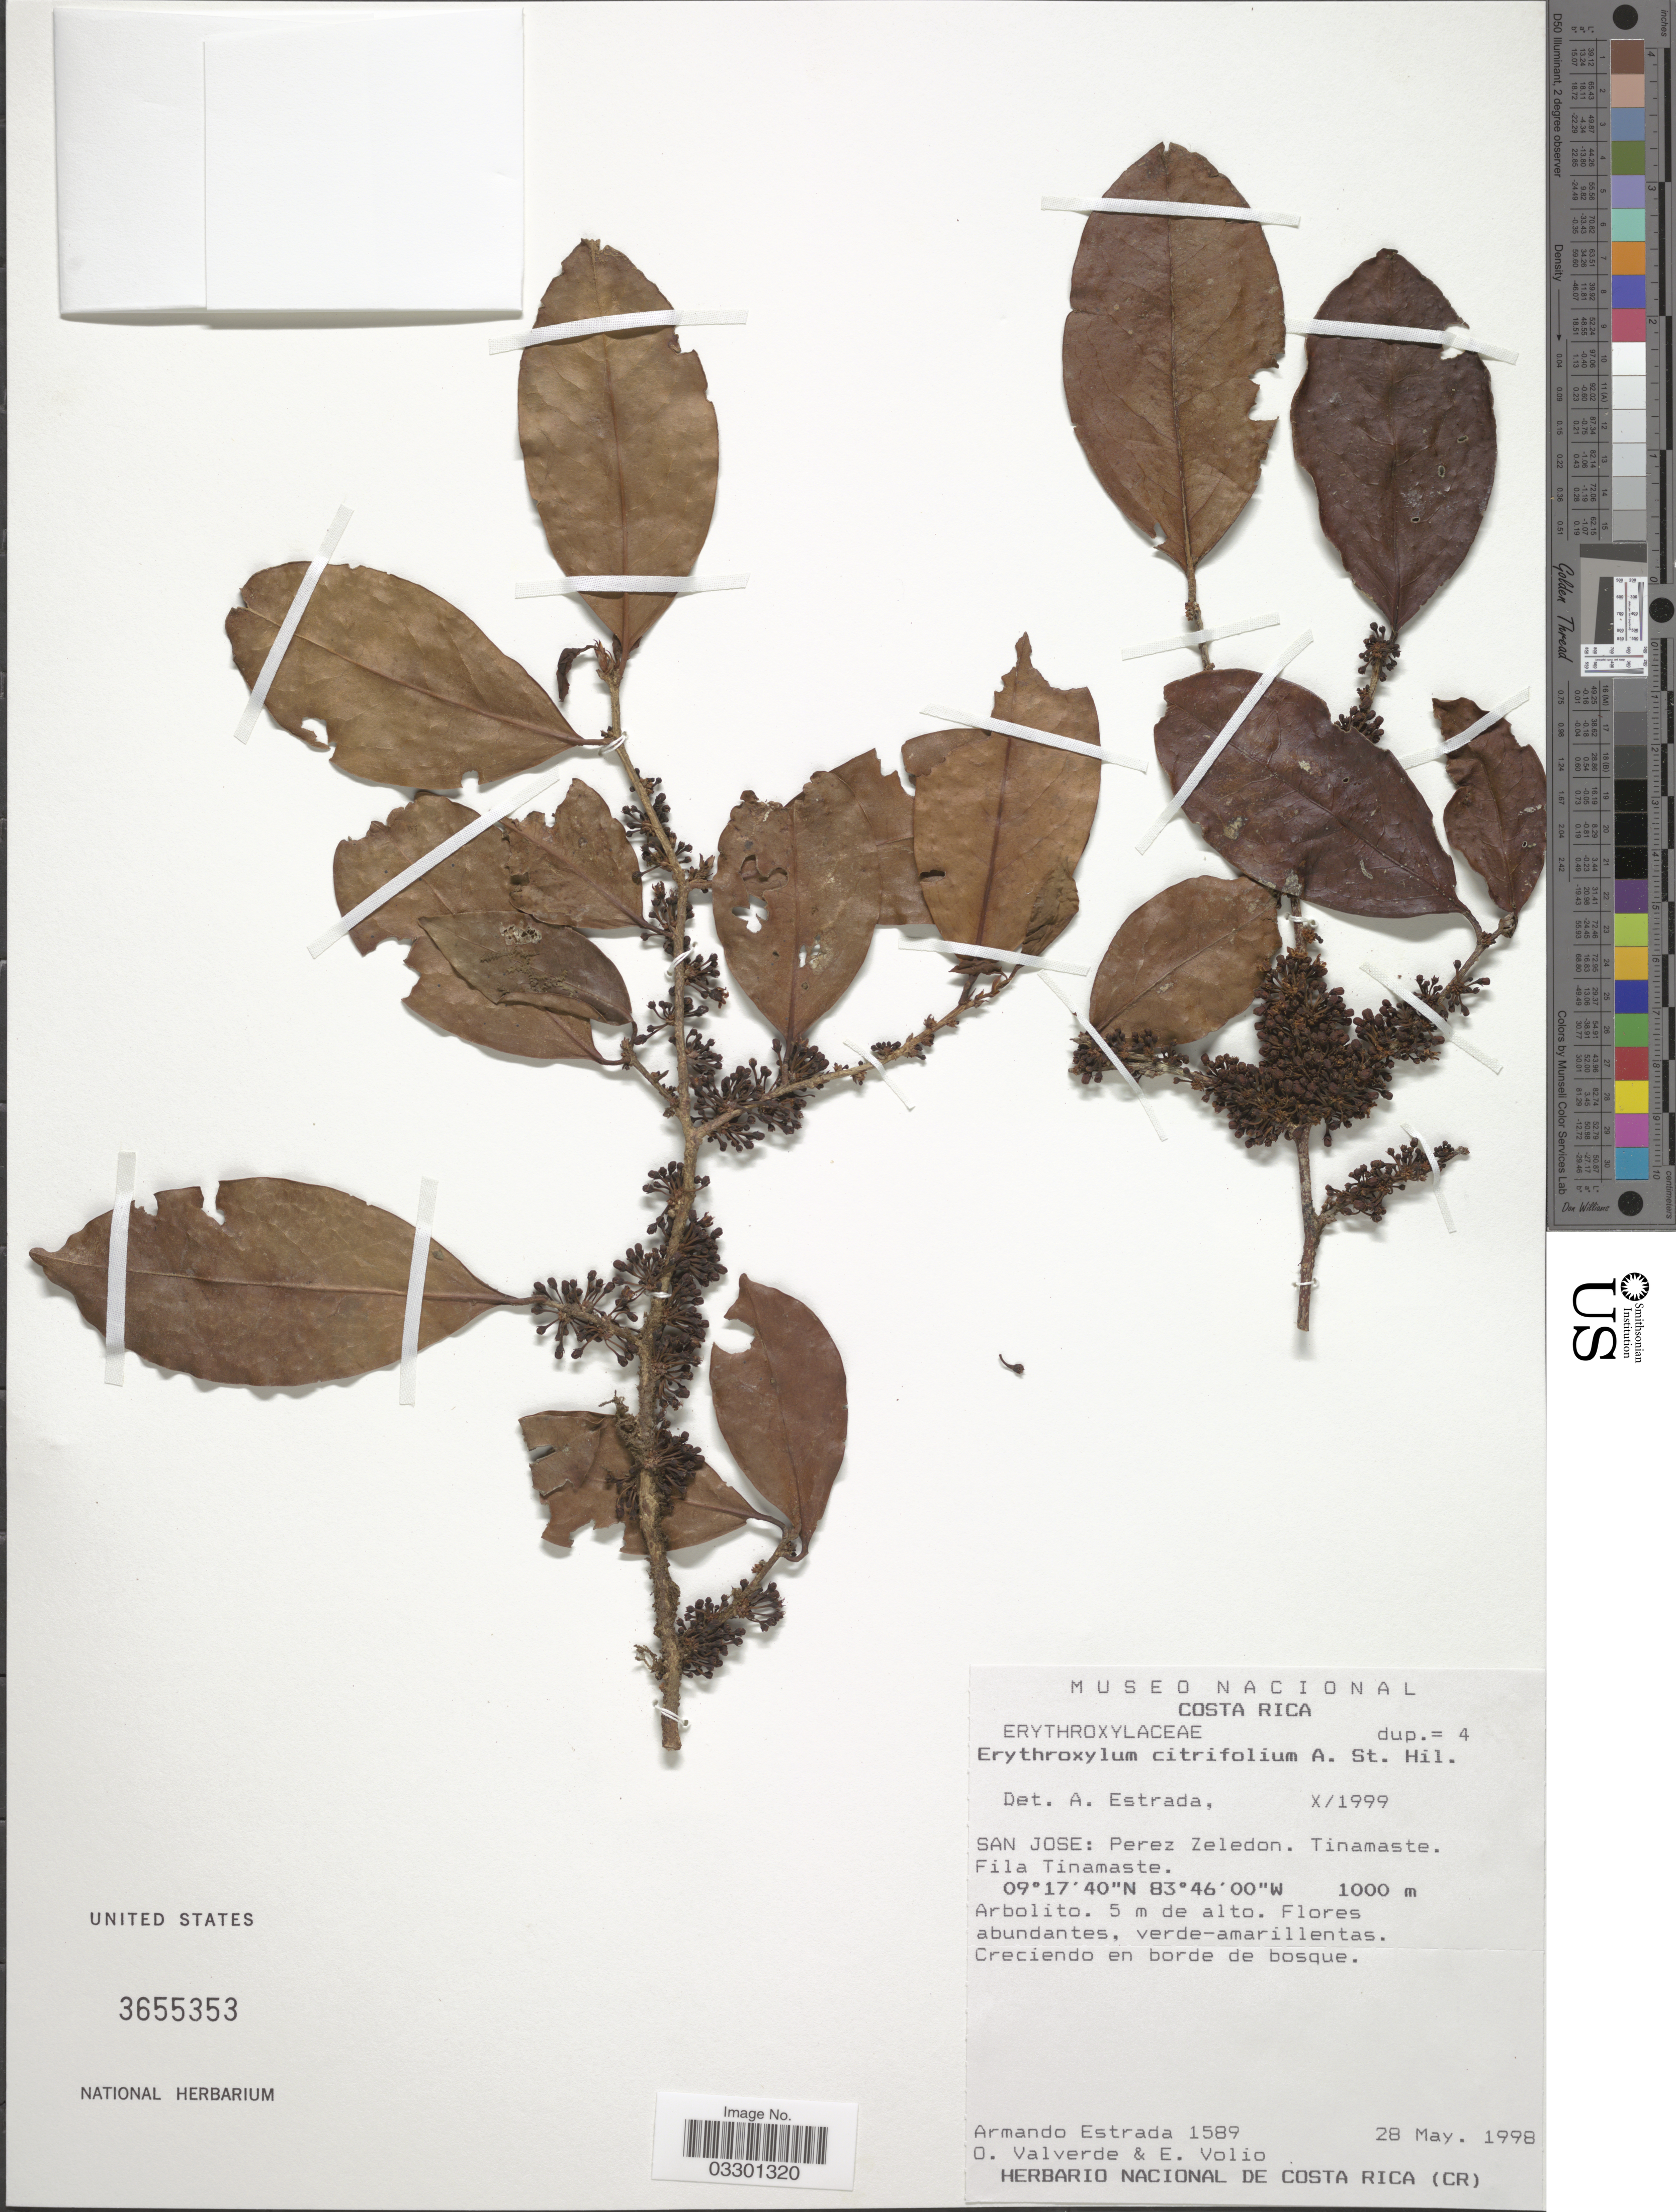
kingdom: Plantae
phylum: Tracheophyta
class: Magnoliopsida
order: Malpighiales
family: Erythroxylaceae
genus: Erythroxylum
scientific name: Erythroxylum citrifolium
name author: A. St.-Hil.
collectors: A. Estrada, O. Valverde & E. Volio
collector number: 1589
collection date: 1998-05-28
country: Costa Rica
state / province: San José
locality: Perez Zeledon. Tinamaste. Fila Tinamaste.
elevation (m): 1000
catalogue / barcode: US 3655353